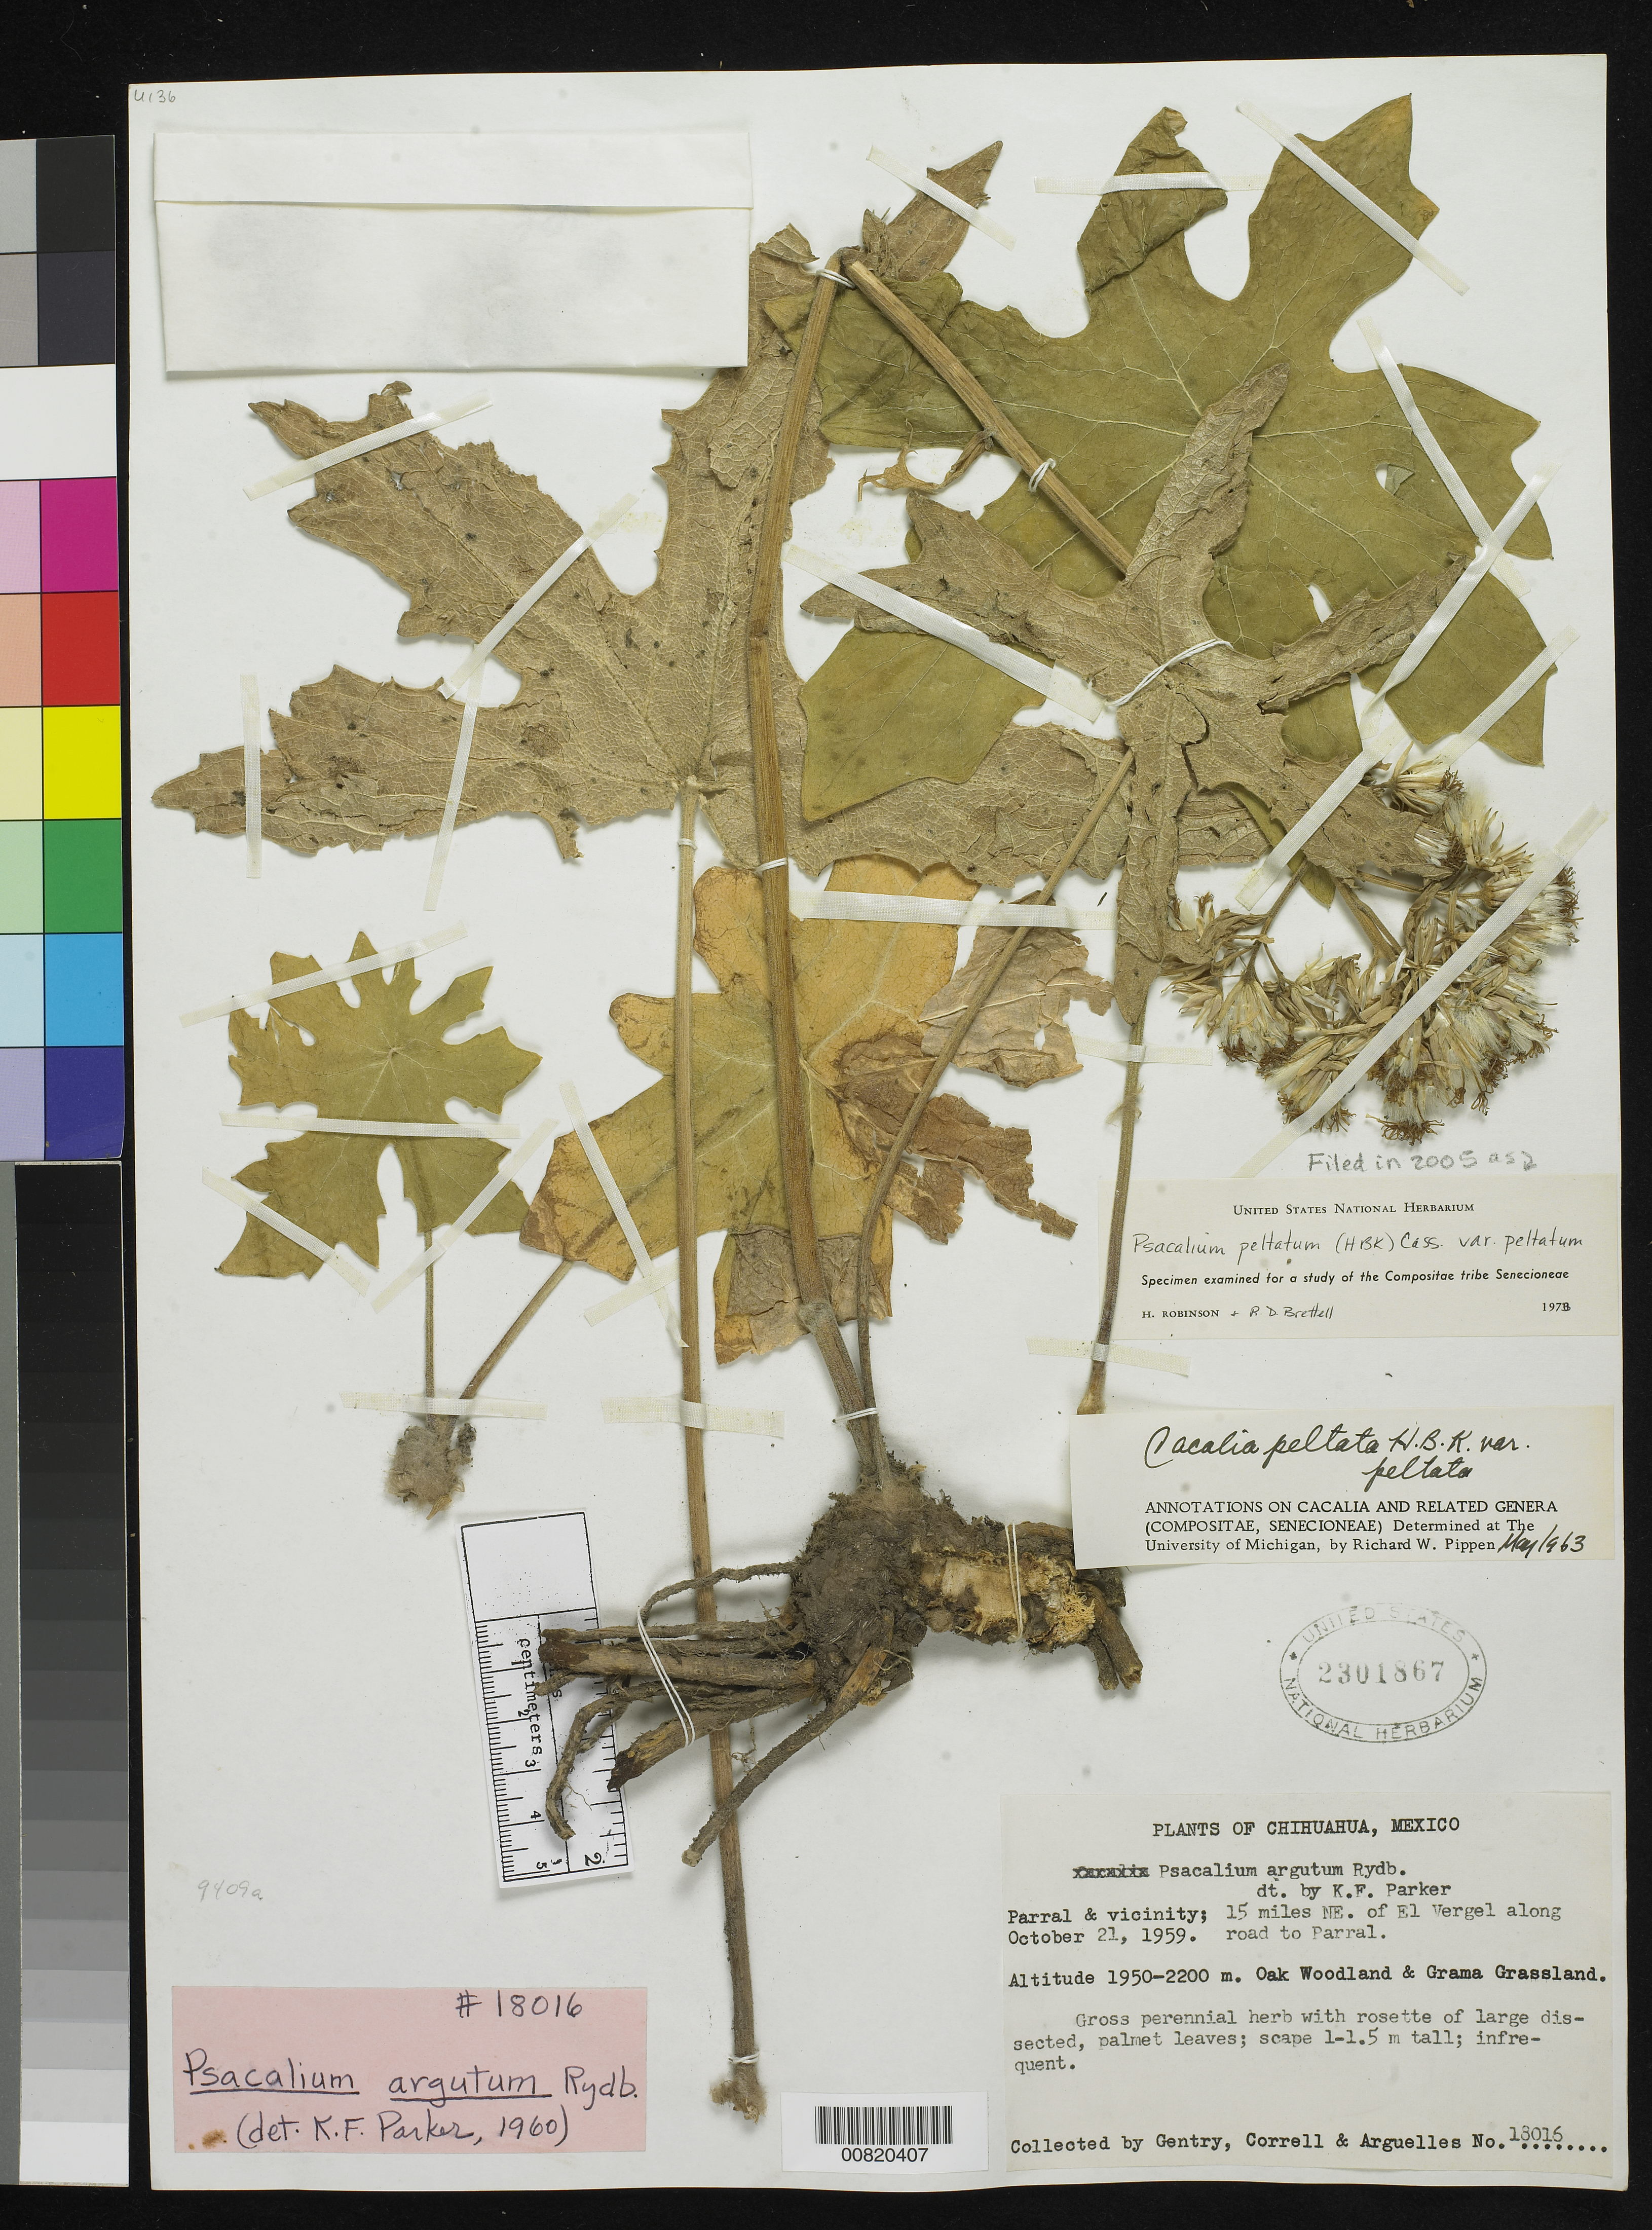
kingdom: Plantae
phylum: Tracheophyta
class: Magnoliopsida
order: Asterales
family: Asteraceae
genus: Psacalium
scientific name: Psacalium peltatum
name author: Cass.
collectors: H. S. Gentry, -- Correll & Arguelles, --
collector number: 18016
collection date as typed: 21 Oct 1959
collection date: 1959-10-21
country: Mexico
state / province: Chihuahua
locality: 15 miles NE of El Vergel along road to Parral, Chihuahua.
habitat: Oak Woodland & Grama Grassland.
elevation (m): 2200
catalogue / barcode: US 2301867